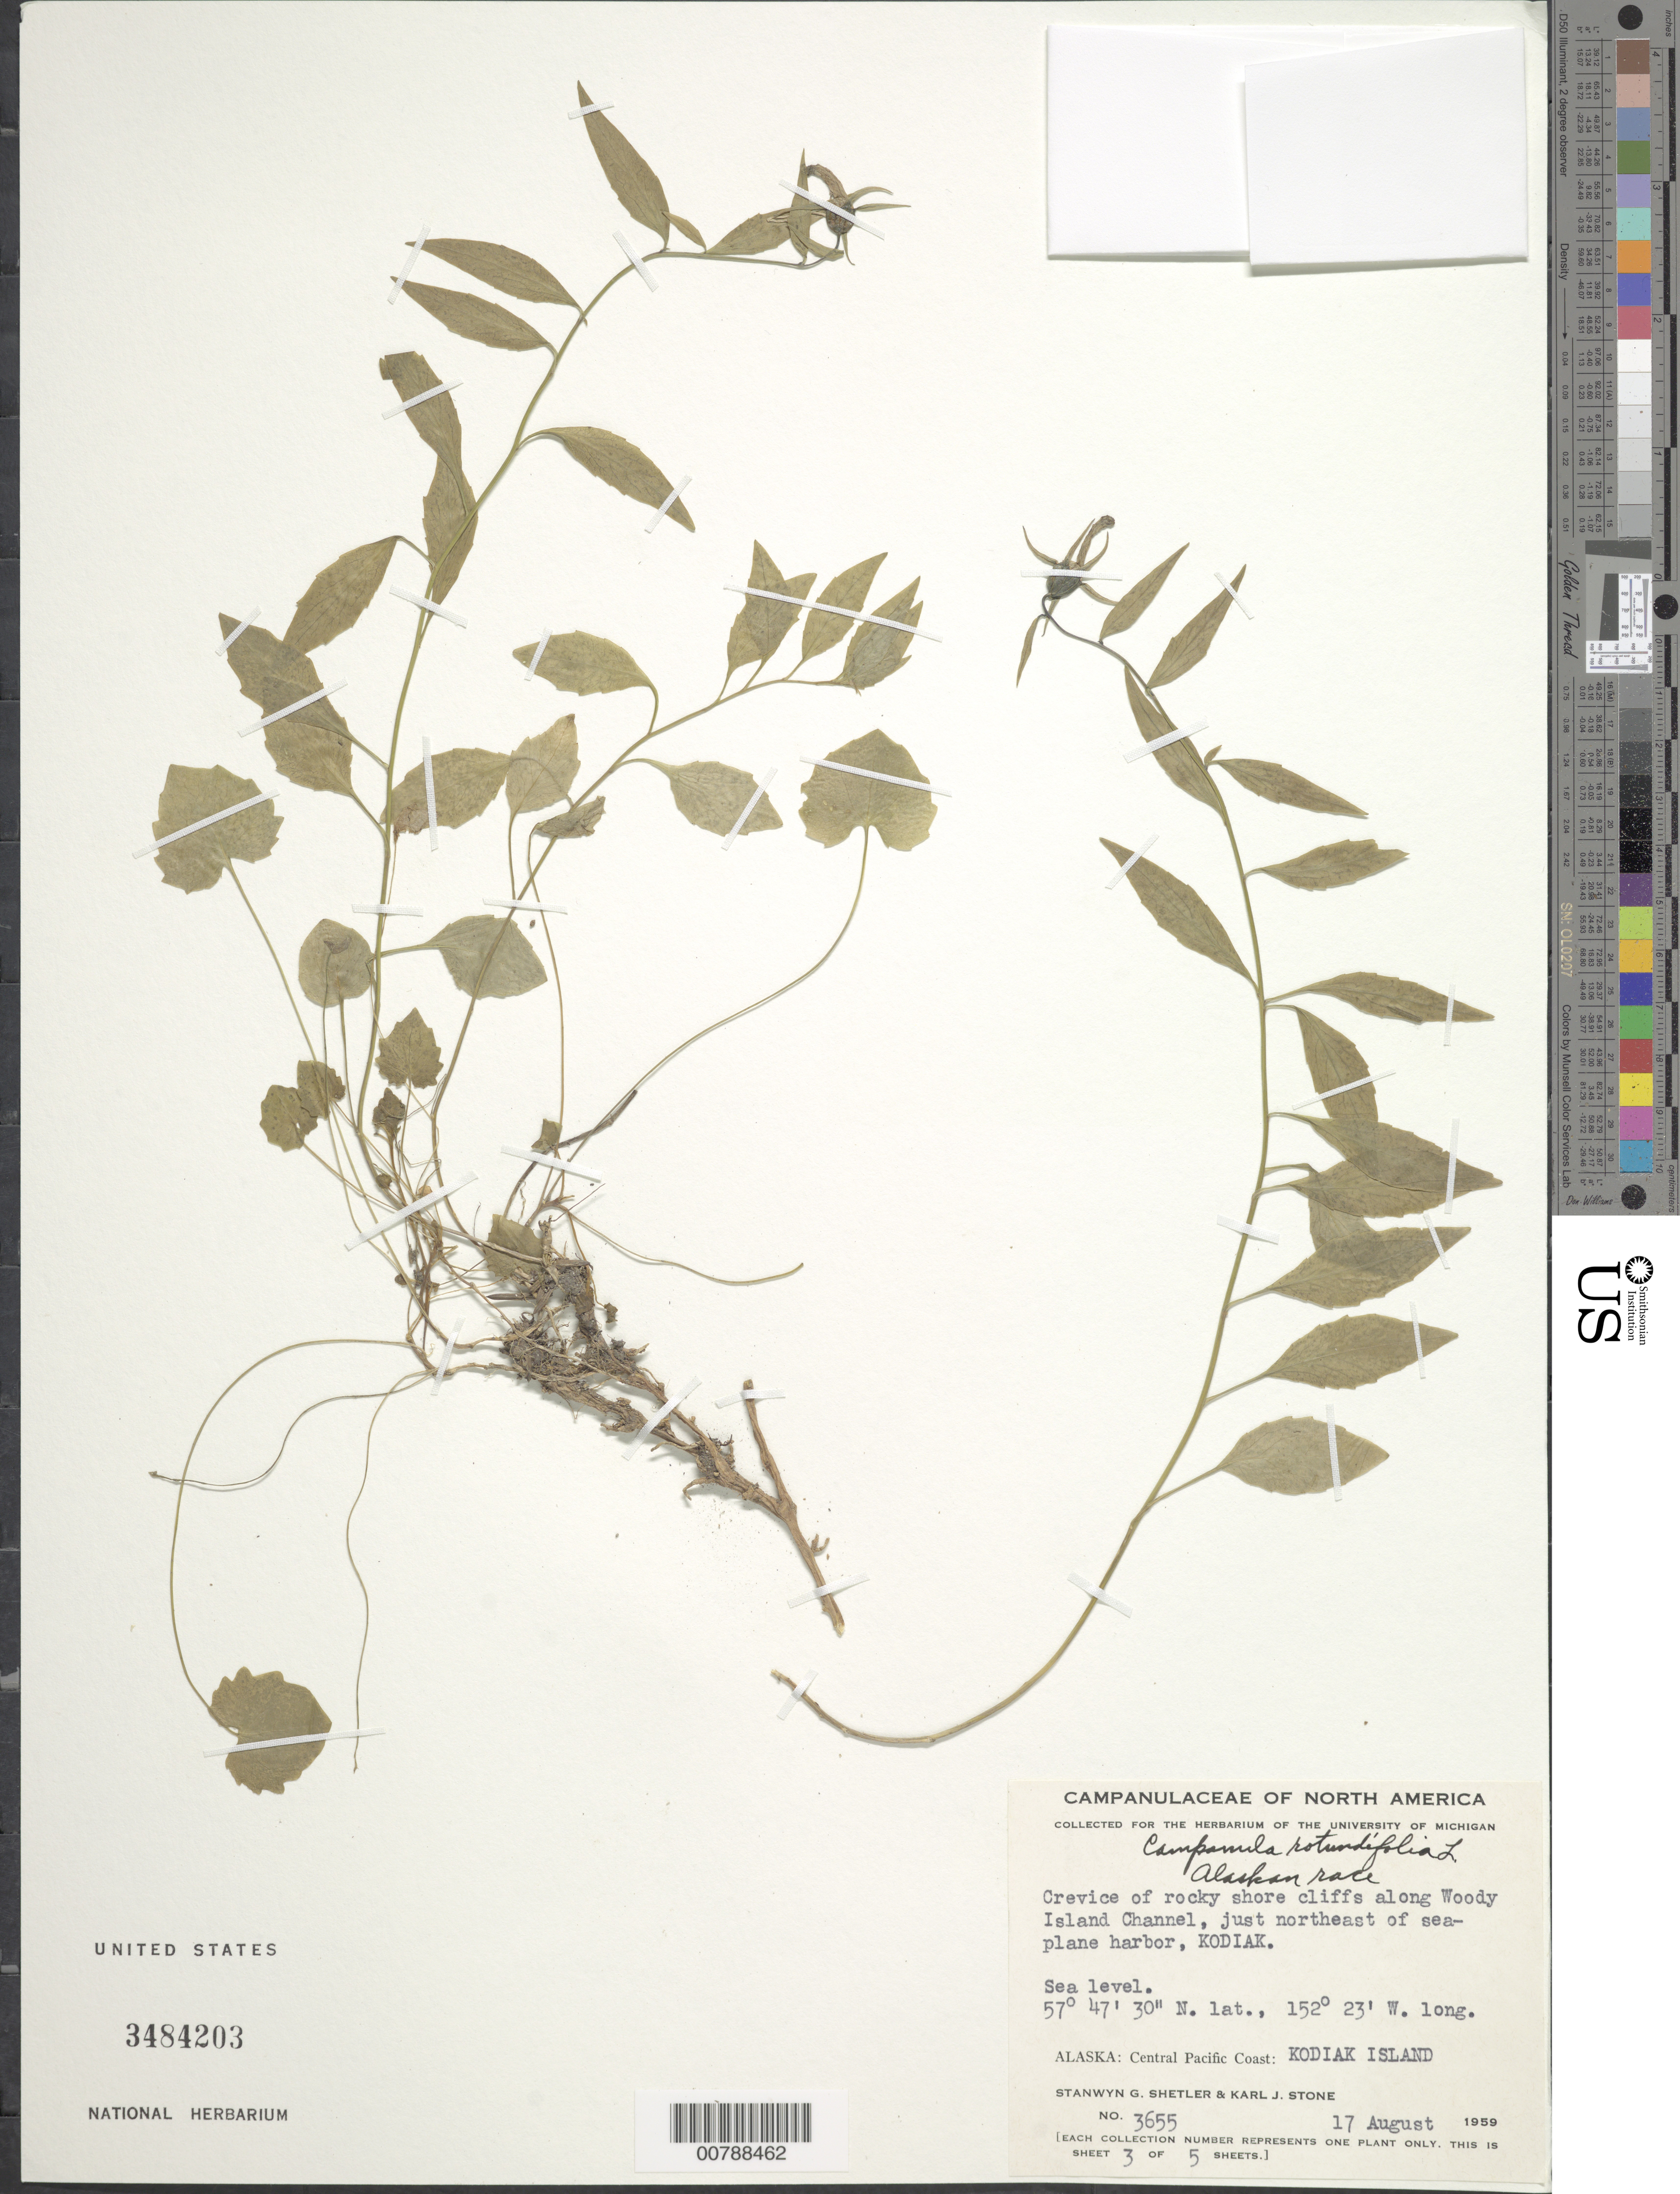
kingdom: Plantae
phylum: Tracheophyta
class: Magnoliopsida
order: Asterales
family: Campanulaceae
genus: Campanula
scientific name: Campanula rotundifolia L. Alaskan race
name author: L.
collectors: S. Shetler & K. J. Stone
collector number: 3655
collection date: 1959-08-17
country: United States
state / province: Alaska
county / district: Kodiak Island Division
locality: Kodiak Island. Along Woody Island Channel, just northeast of seaplane harbor, Kodiak.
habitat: Crevice of rocky shore cliffs.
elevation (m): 0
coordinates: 57 47' 30" N, 152 23' W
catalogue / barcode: US 3484203